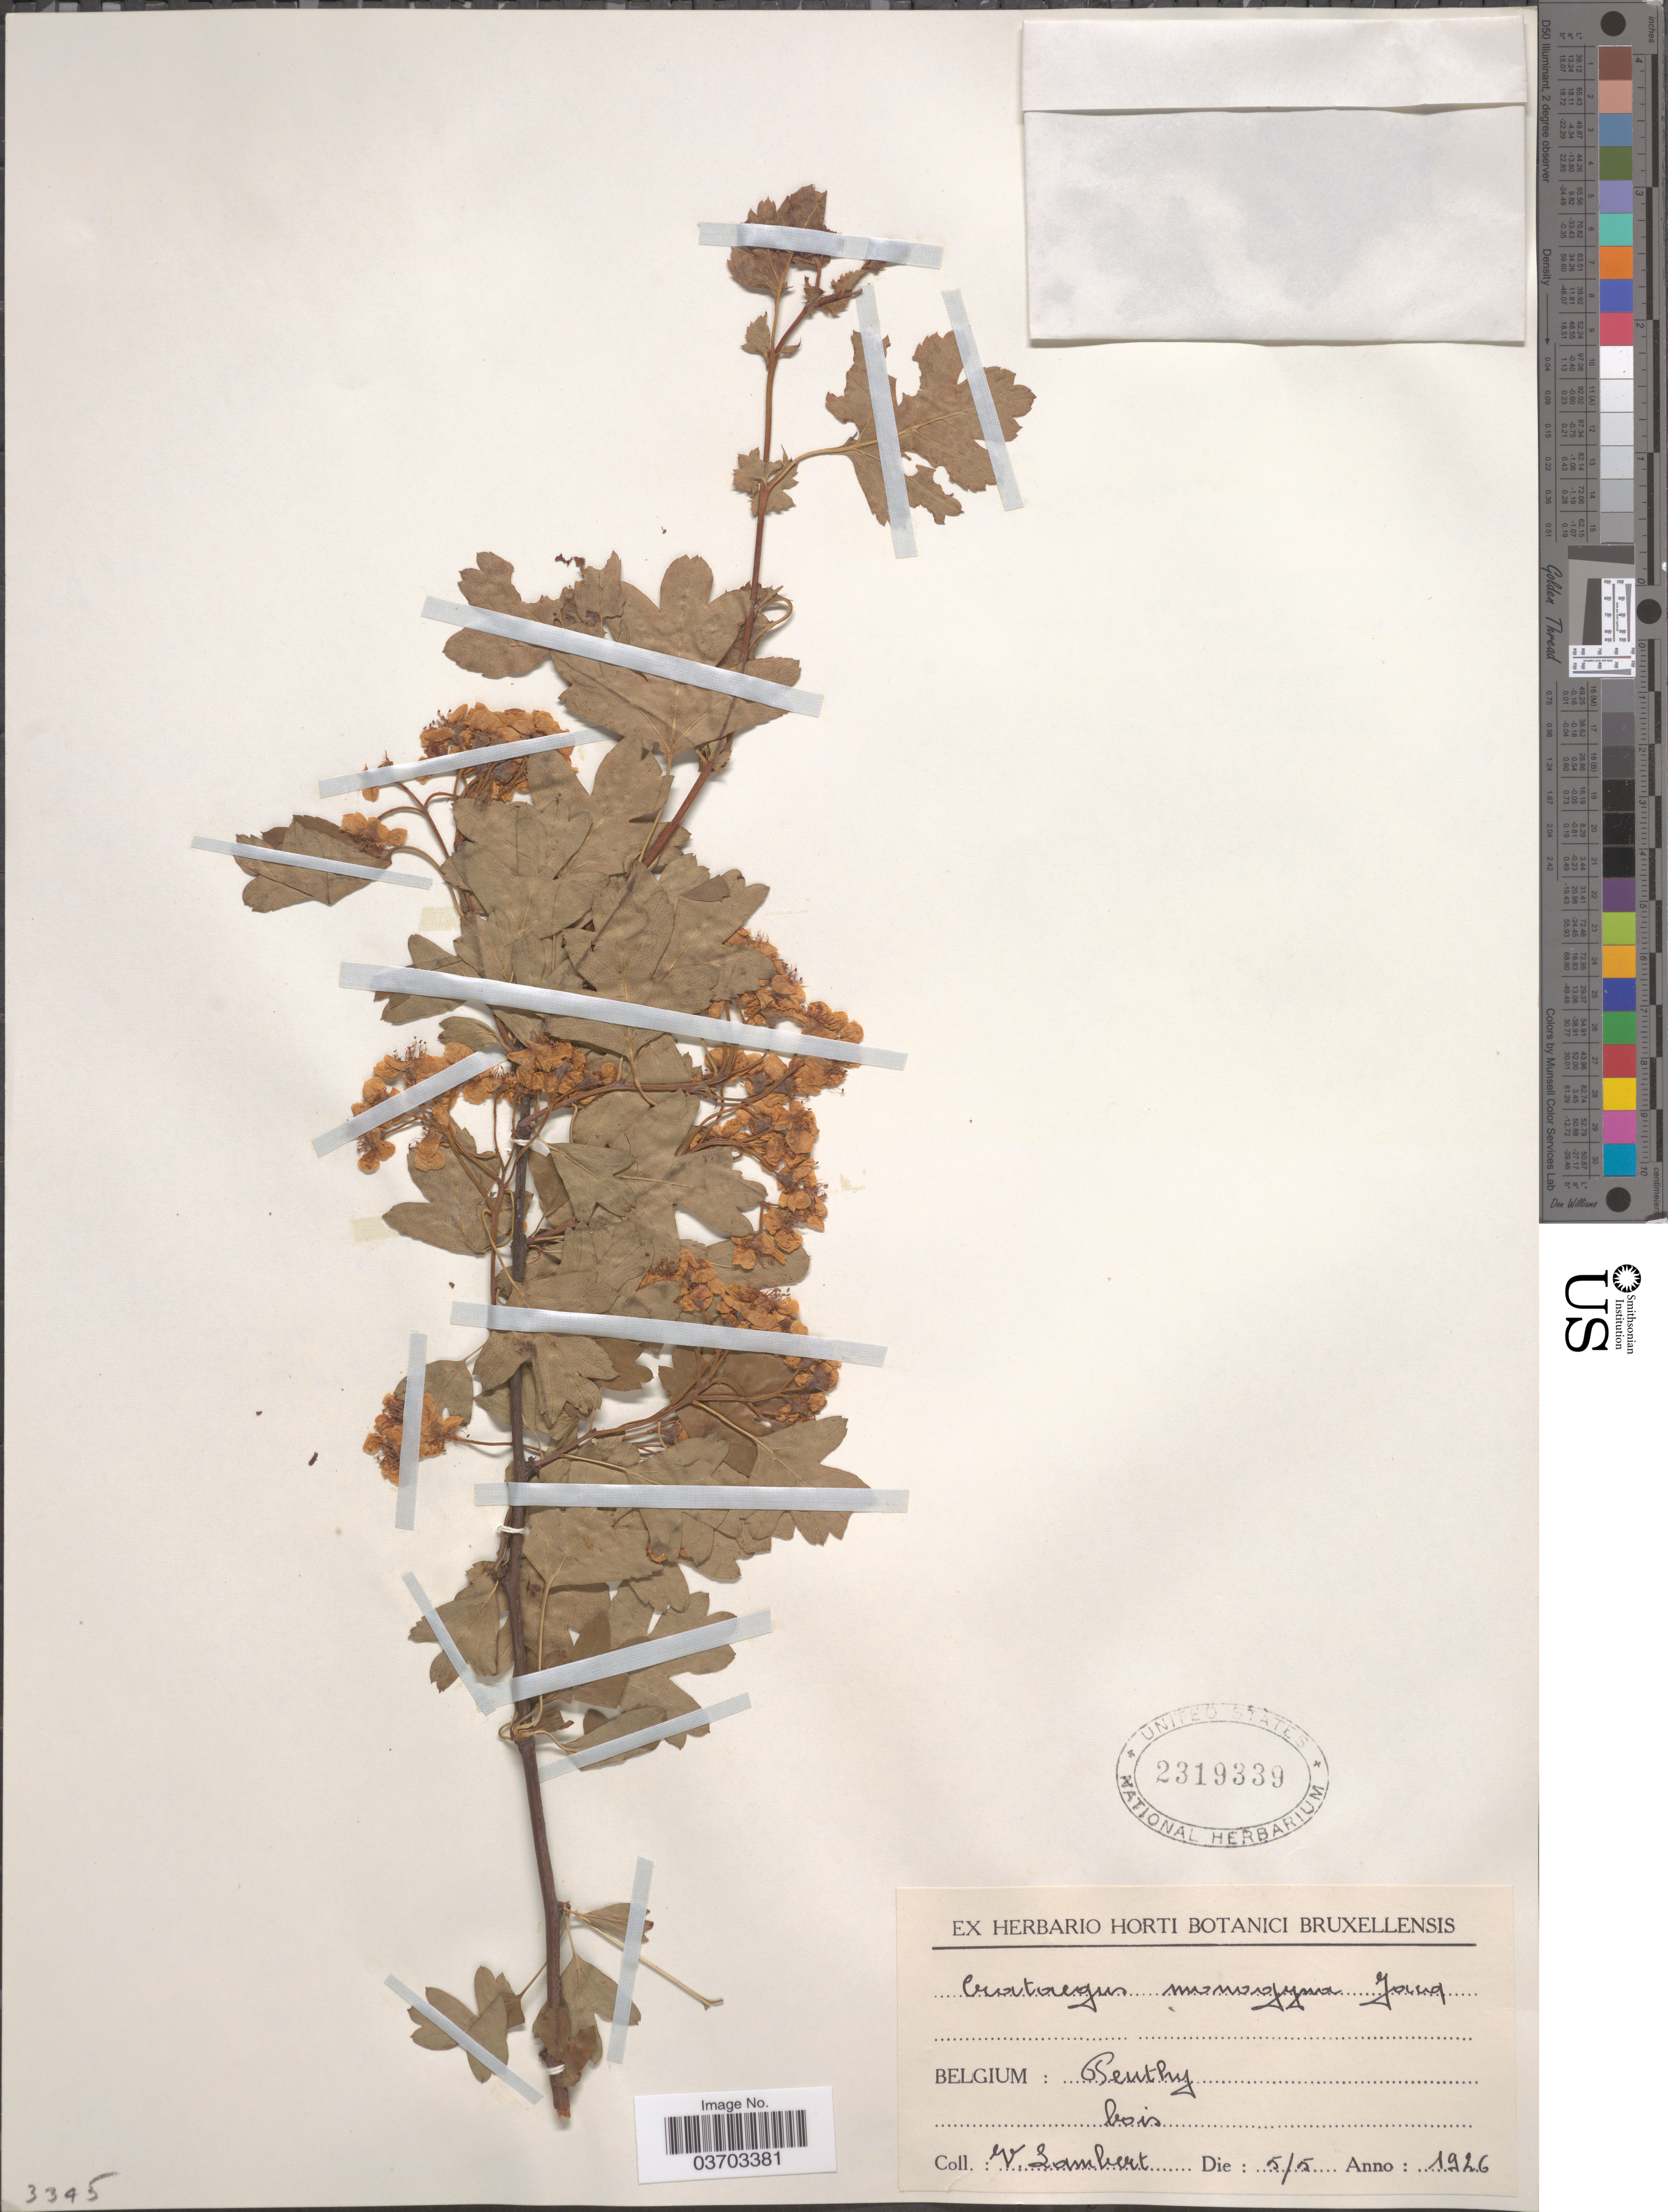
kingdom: Plantae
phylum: Tracheophyta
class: Magnoliopsida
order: Rosales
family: Rosaceae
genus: Crataegus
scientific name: Crataegus monogyna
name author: Lindin.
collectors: V. Lambert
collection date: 1926-05-05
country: Belgium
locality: Peuthy.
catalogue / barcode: US 2319339